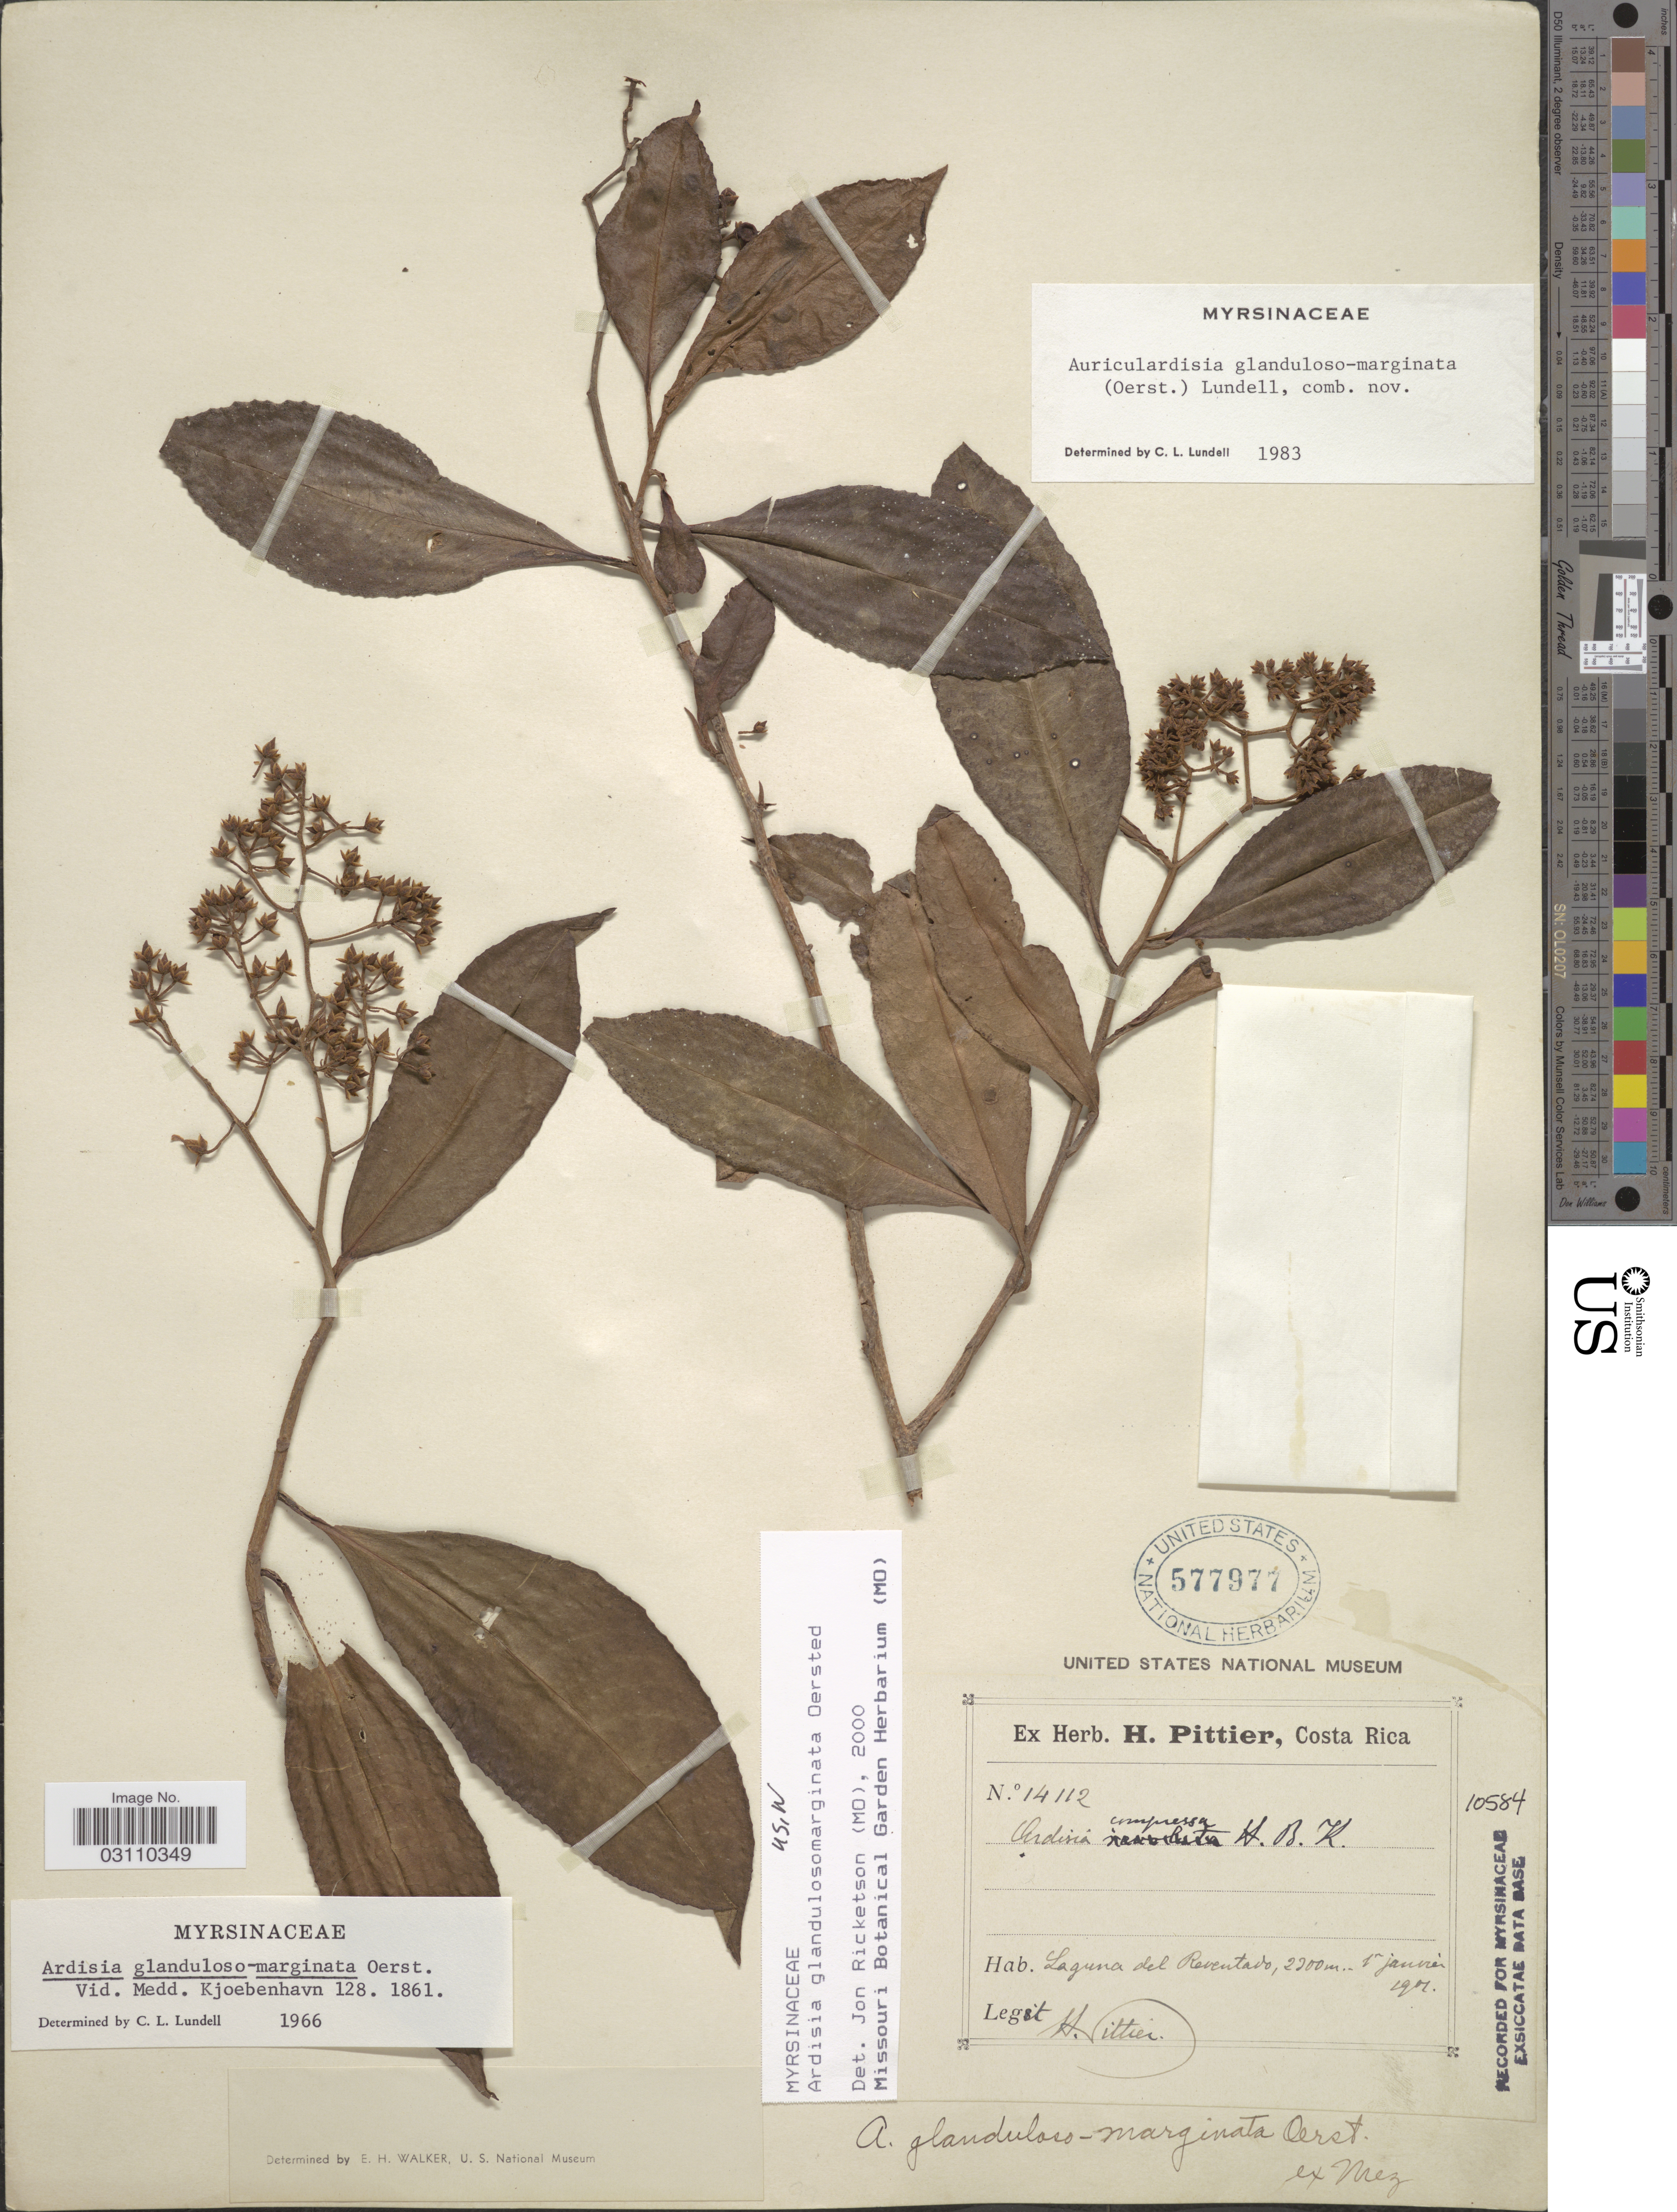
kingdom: Plantae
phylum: Tracheophyta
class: Magnoliopsida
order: Ericales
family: Primulaceae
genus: Ardisia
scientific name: Ardisia glandulosa-marginata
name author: Oerst.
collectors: H. F. Pittier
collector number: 14112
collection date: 1901-01-01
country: Costa Rica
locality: Laguna del Reventavo.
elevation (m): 2200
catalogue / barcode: US 577977